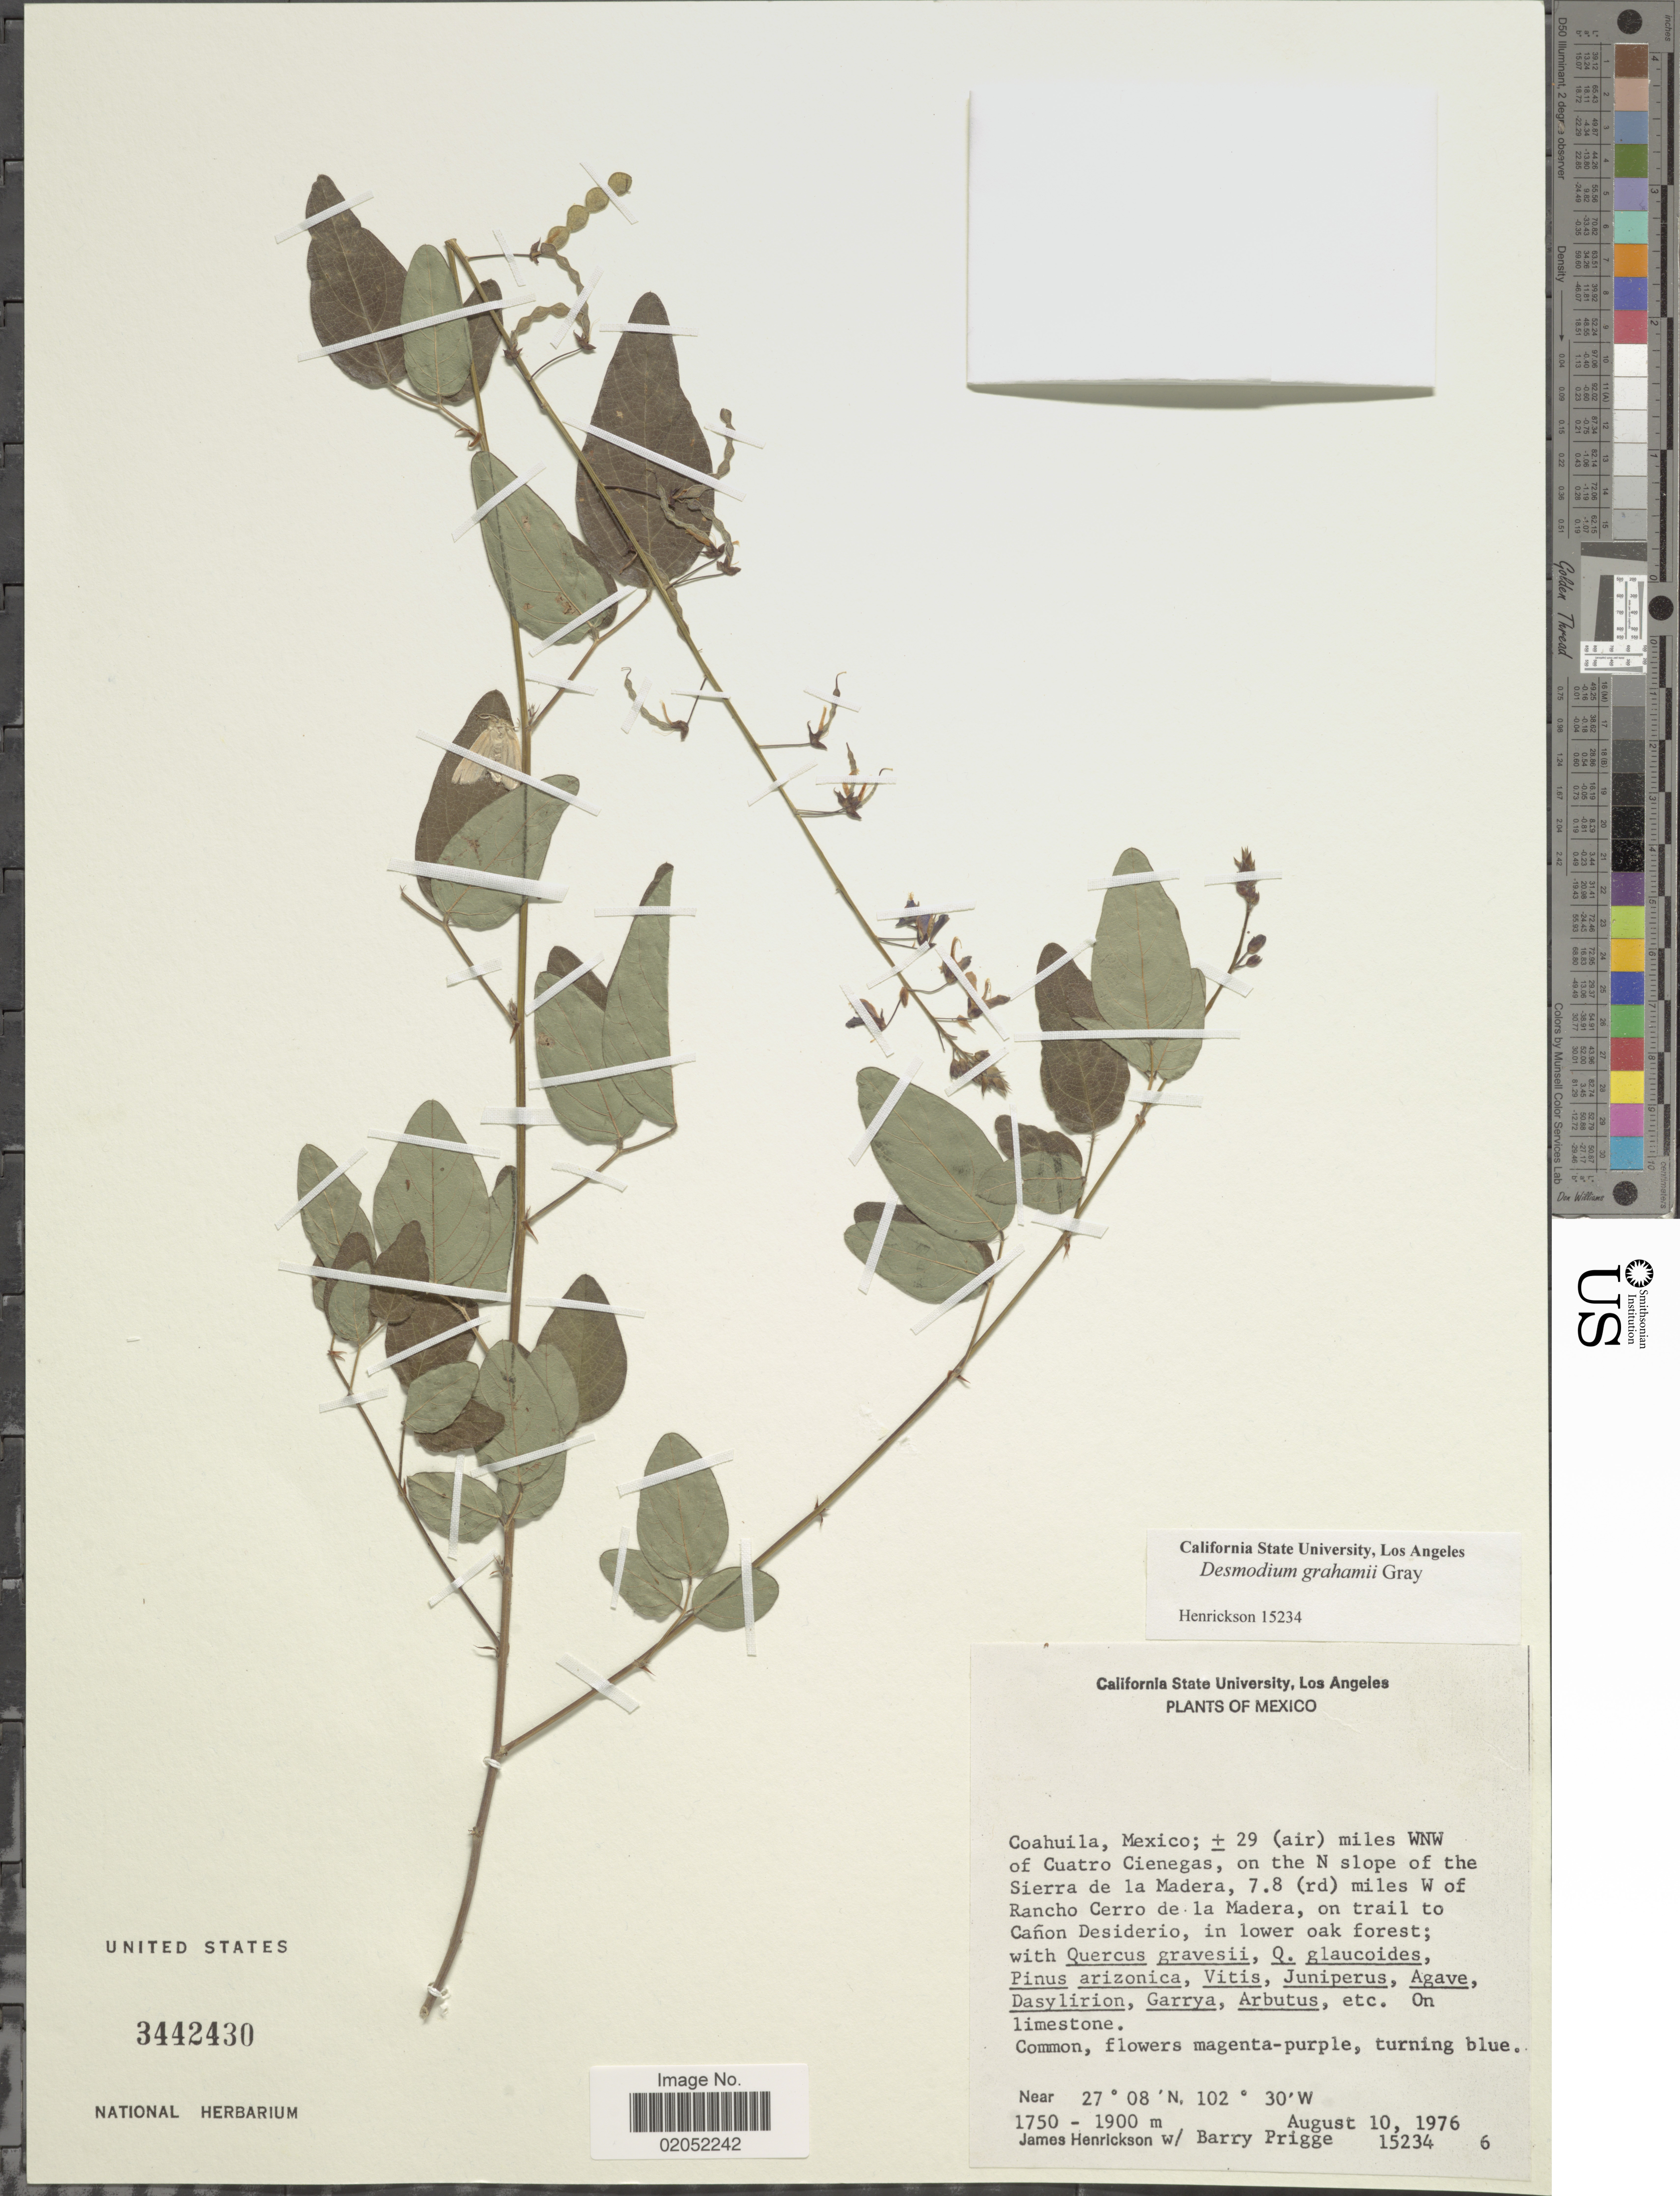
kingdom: Plantae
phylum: Tracheophyta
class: Magnoliopsida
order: Fabales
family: Fabaceae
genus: Desmodium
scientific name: Desmodium grahamii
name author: A. Gray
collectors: J. S. Henrickson & B. Prigge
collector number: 15234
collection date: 1976-08-10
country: Mexico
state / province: Coahuila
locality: Coahuila, Mexico; ± 26.9 (air) miles WNW of Cuatro Cienegas, on the N slope of the Sierra de la Madera, 7.8 (rd) miles W of Rancho Cerro de la Madera, on trail to Canon Desiderio.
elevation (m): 1750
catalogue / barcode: US 3442430